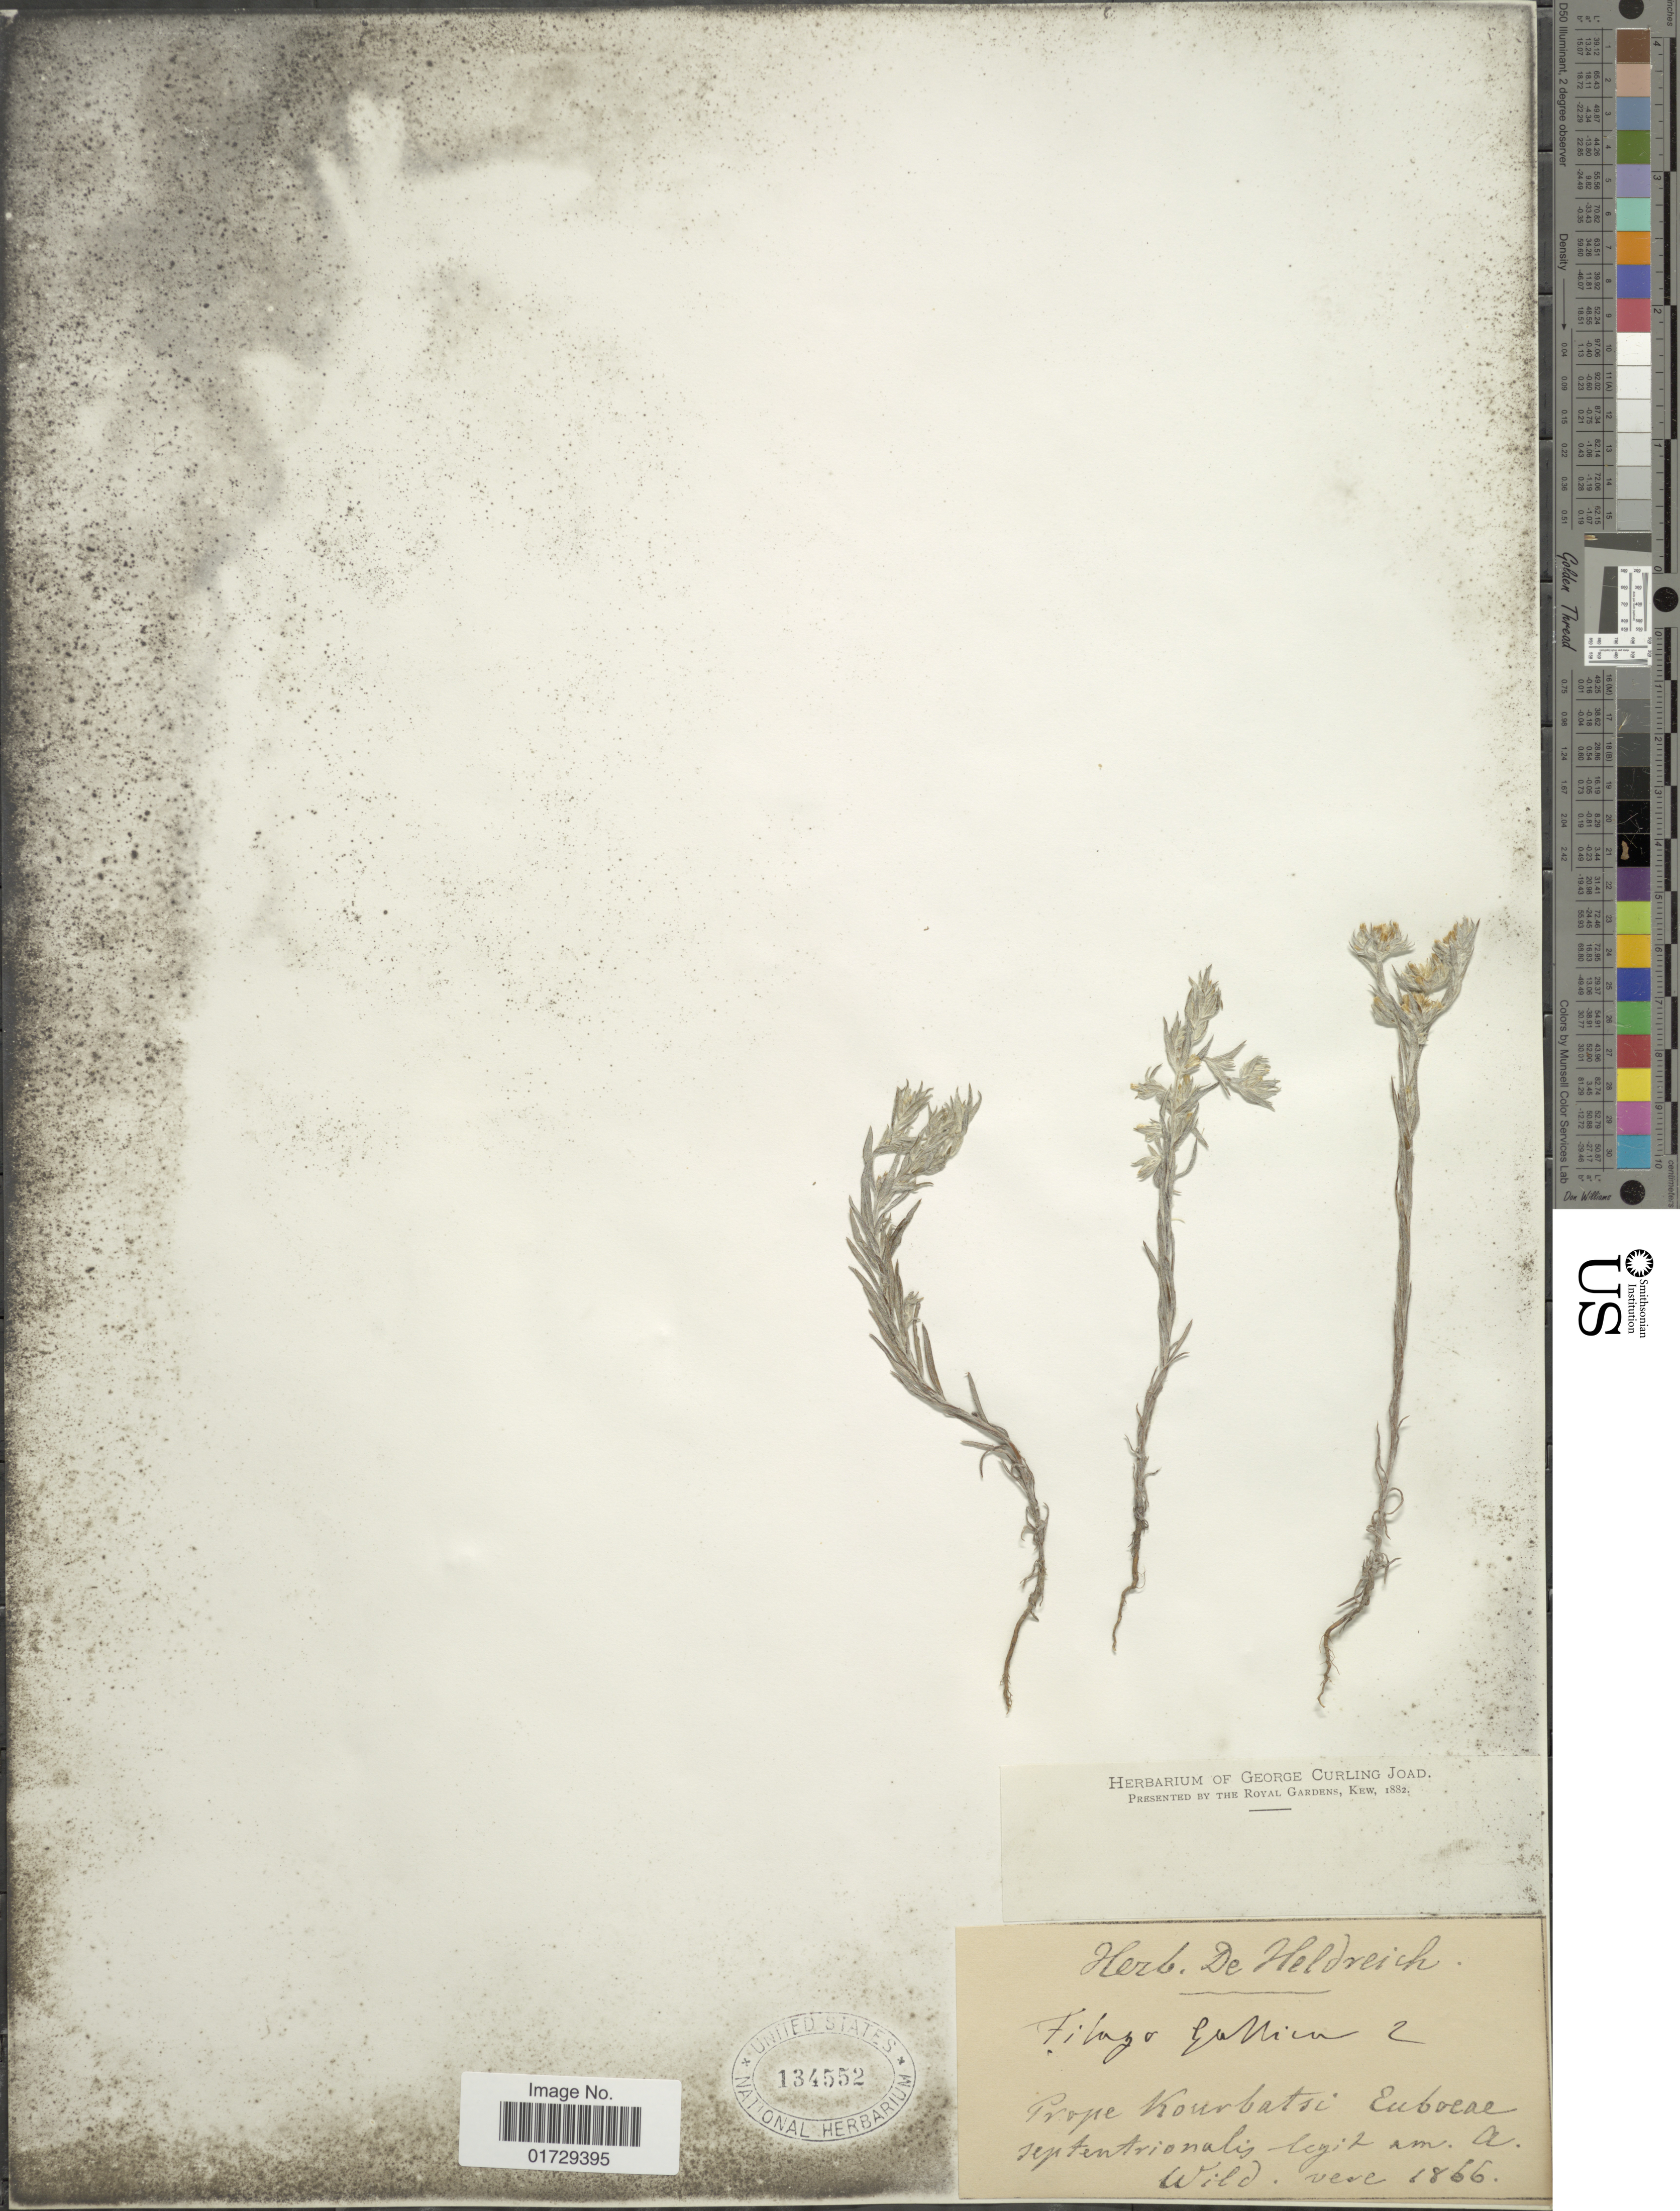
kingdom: Plantae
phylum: Tracheophyta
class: Magnoliopsida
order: Asterales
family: Asteraceae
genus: Filago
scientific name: Filago eriocephala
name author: Gussone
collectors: A. Wild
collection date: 1866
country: Greece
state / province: Central Greece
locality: Prope Kourbatsi, Euboeae septentrionalis.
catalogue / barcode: US 134552